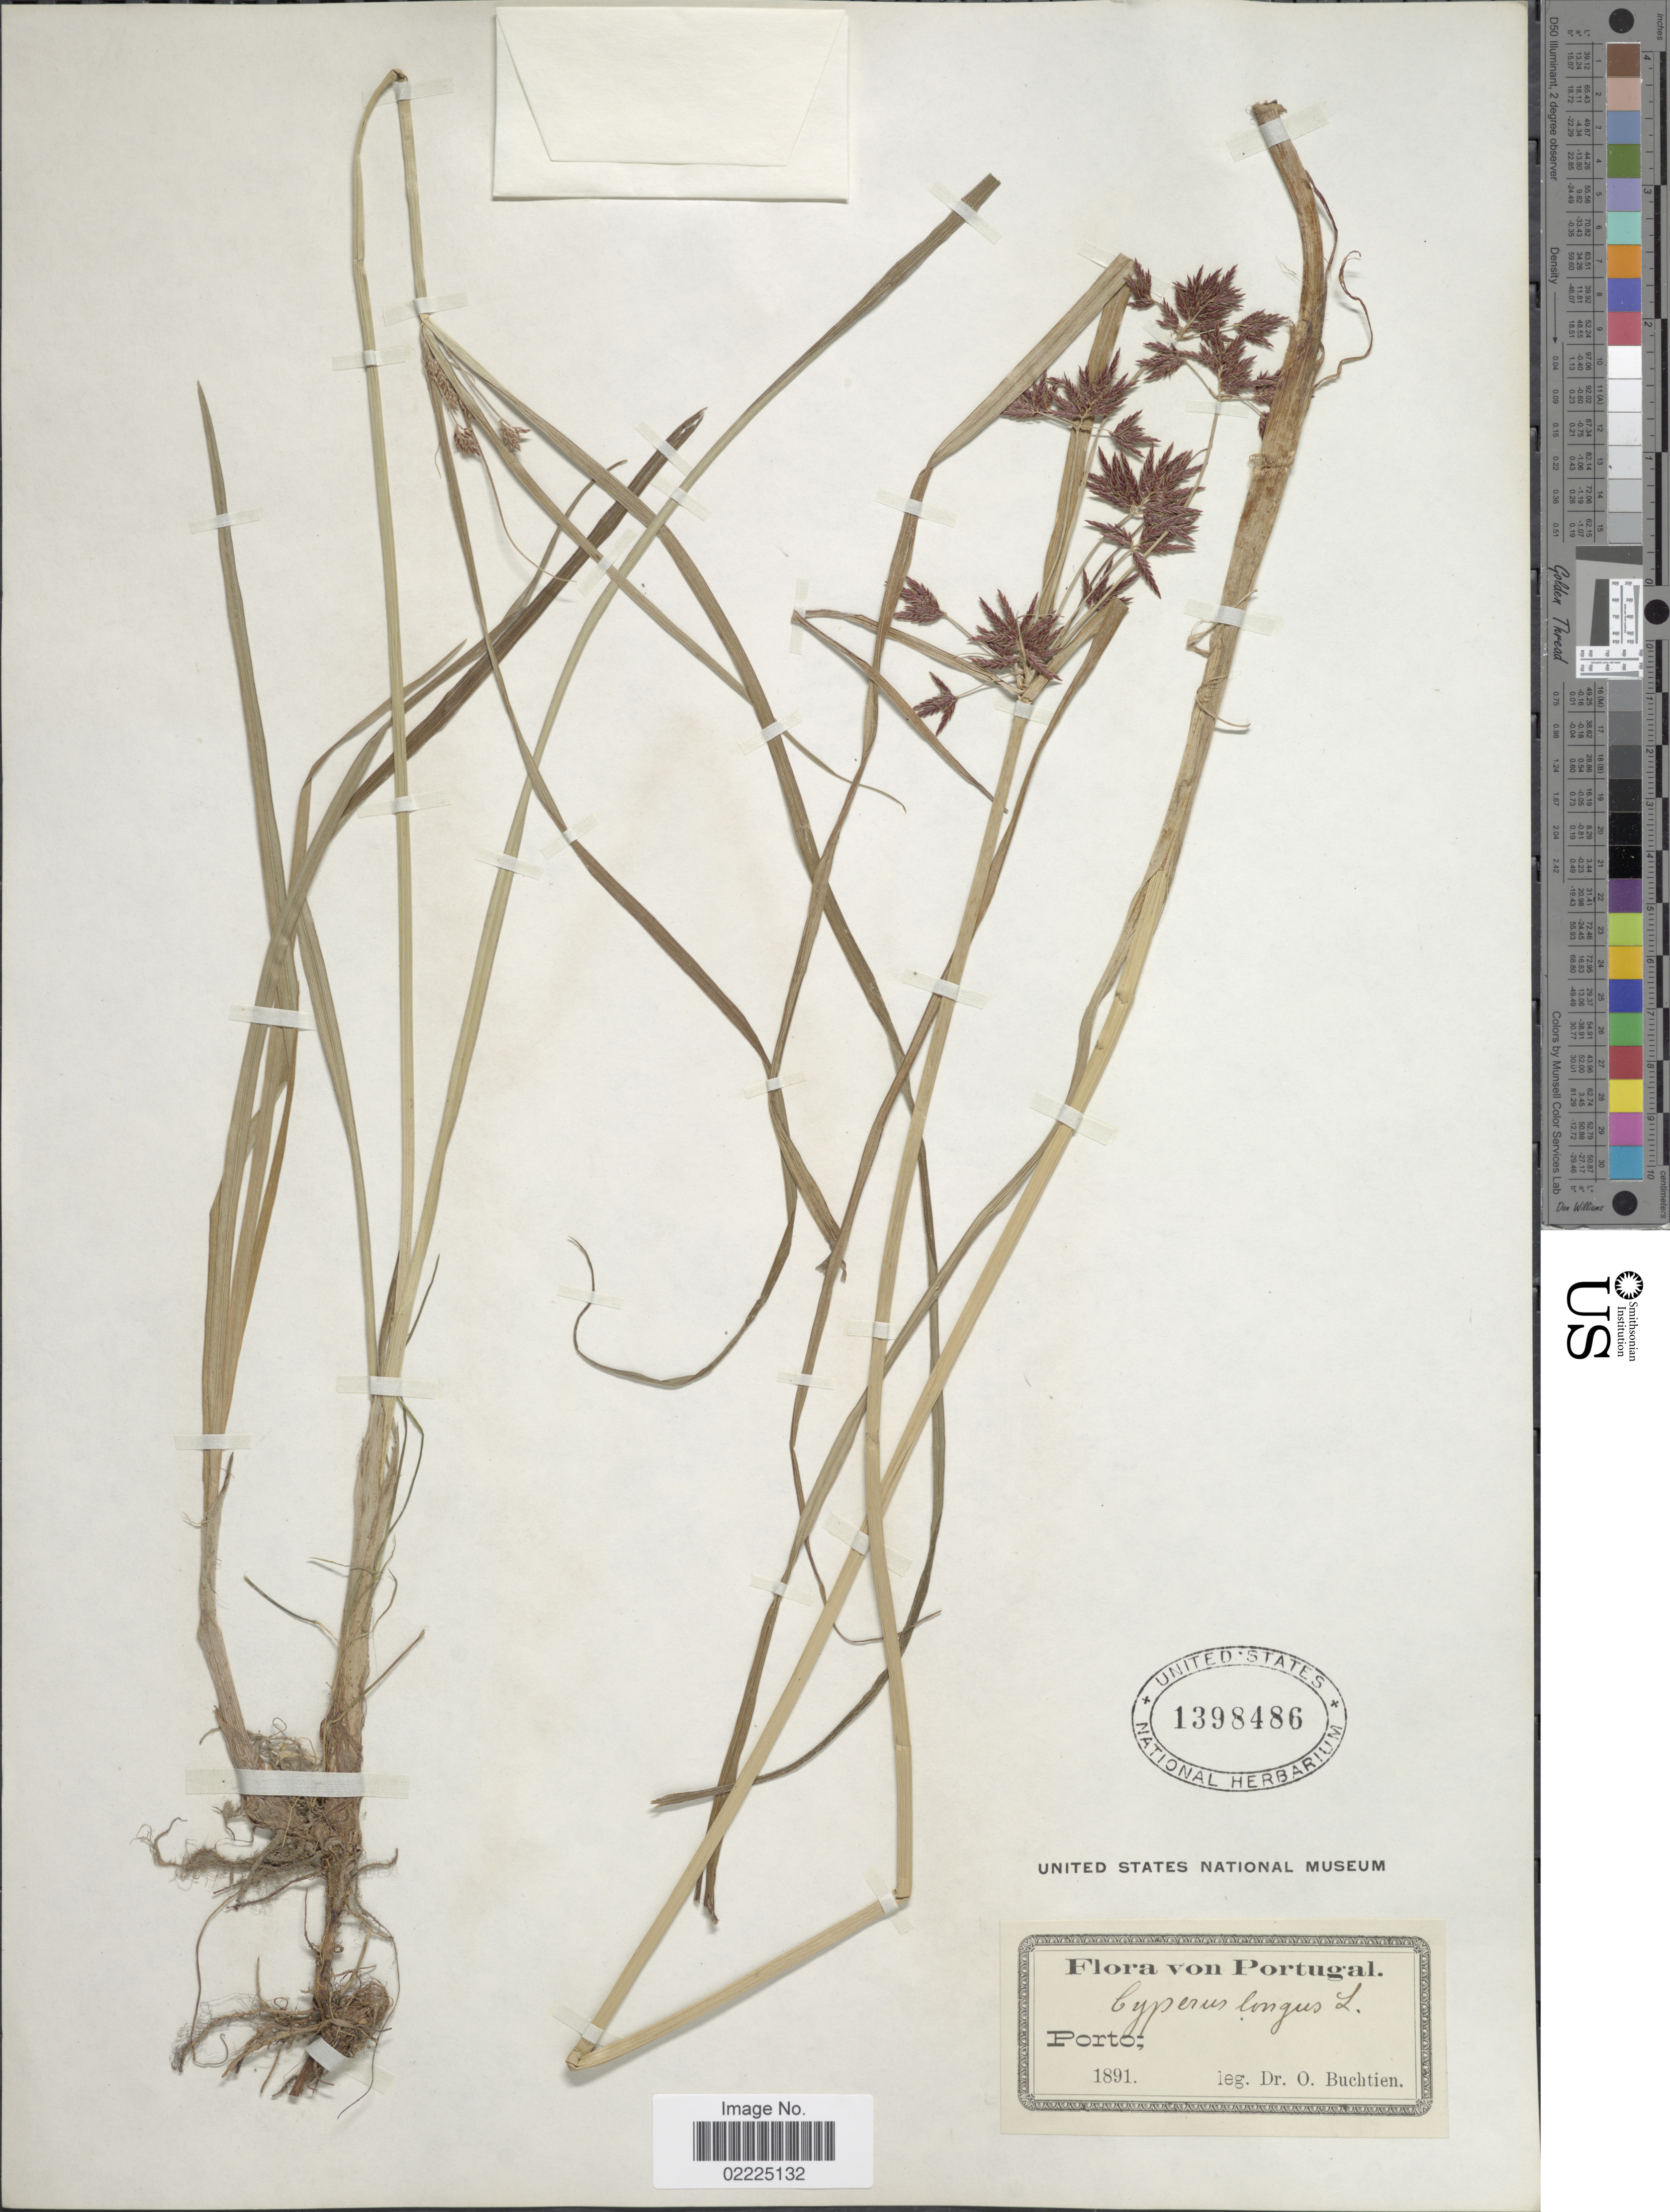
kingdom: Plantae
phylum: Tracheophyta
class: Liliopsida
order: Poales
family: Cyperaceae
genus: Cyperus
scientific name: Cyperus longus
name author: L.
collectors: O. Buchtien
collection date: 1891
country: Portugal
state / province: Porto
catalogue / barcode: US 1398486